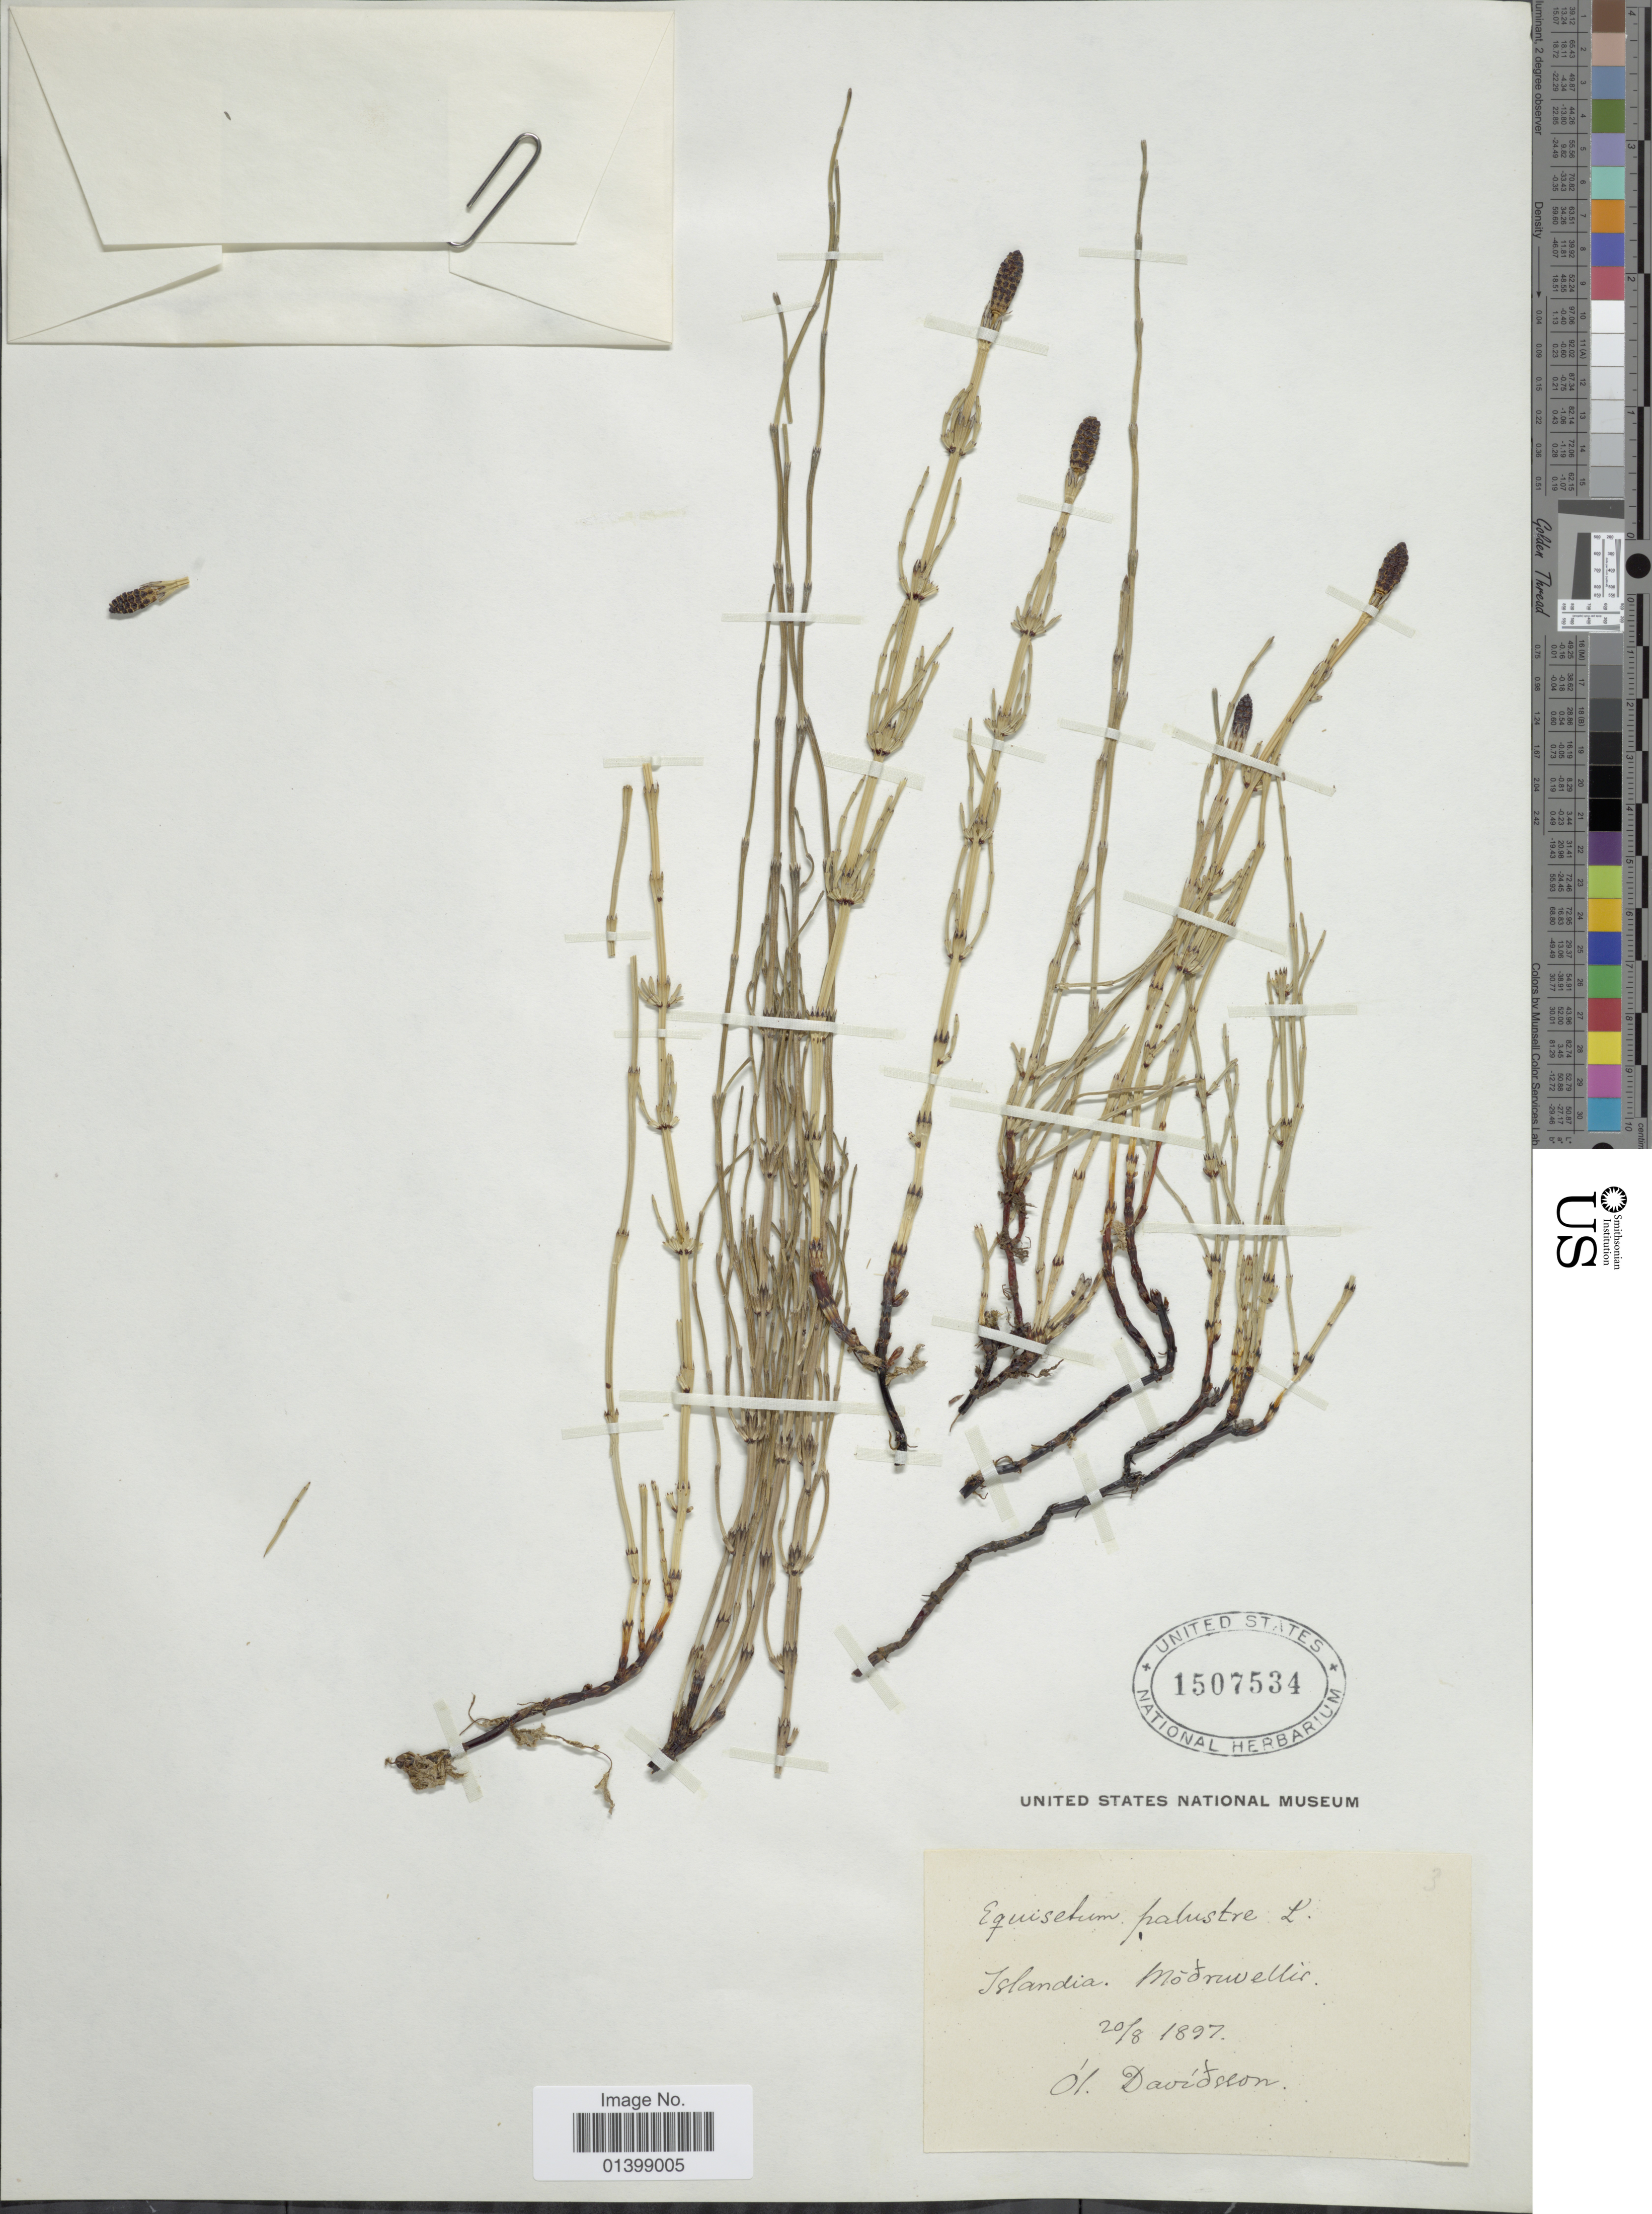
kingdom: Plantae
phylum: Tracheophyta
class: Polypodiopsida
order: Equisetales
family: Equisetaceae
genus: Equisetum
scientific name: Equisetum palustre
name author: L.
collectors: I. Davidsson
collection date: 1897-08-20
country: Iceland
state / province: Eastern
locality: Islandia, Möðruvellir.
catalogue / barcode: US 1507534